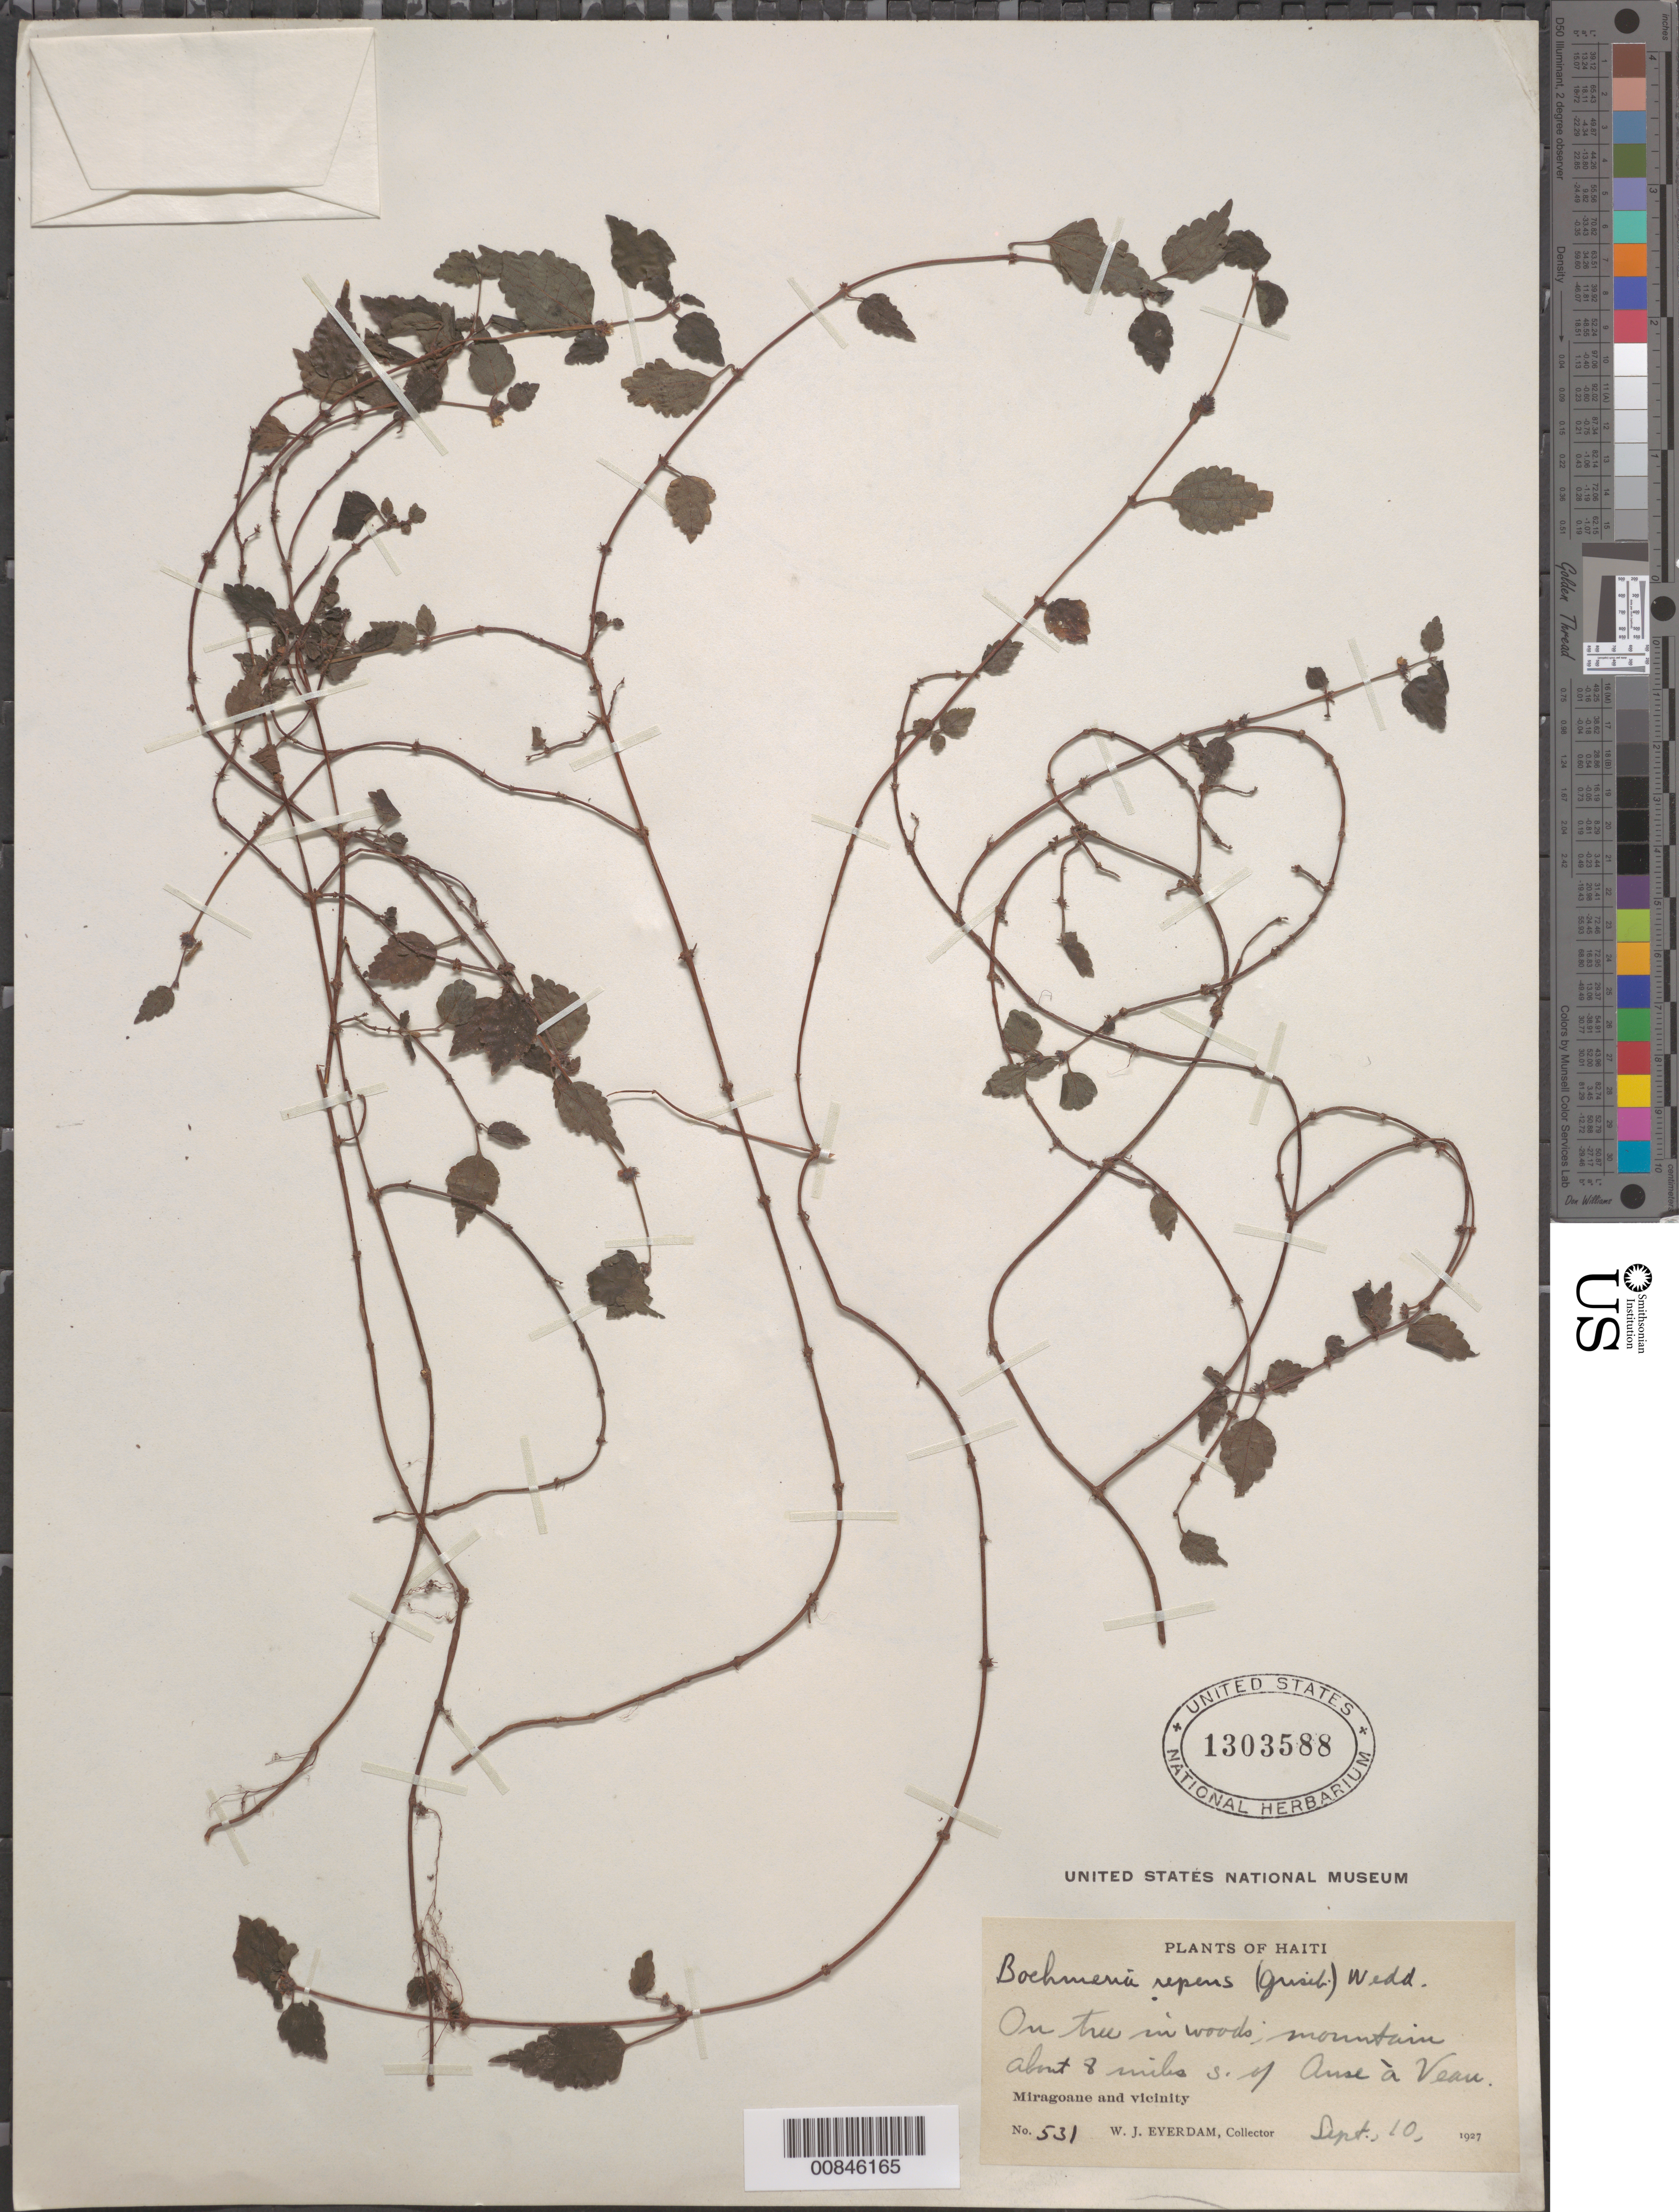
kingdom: Plantae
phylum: Tracheophyta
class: Magnoliopsida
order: Rosales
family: Urticaceae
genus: Boehmeria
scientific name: Boehmeria repens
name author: (Griseb.) Wedd.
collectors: W. J. Eyerdam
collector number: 531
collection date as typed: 10 Sep 1927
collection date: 1927-09-10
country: Haiti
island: Hispaniola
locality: Miragoane and vicinity. Mountain about 8 miles S of Anse à Veau.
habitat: On tree in woods.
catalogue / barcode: US 1303588